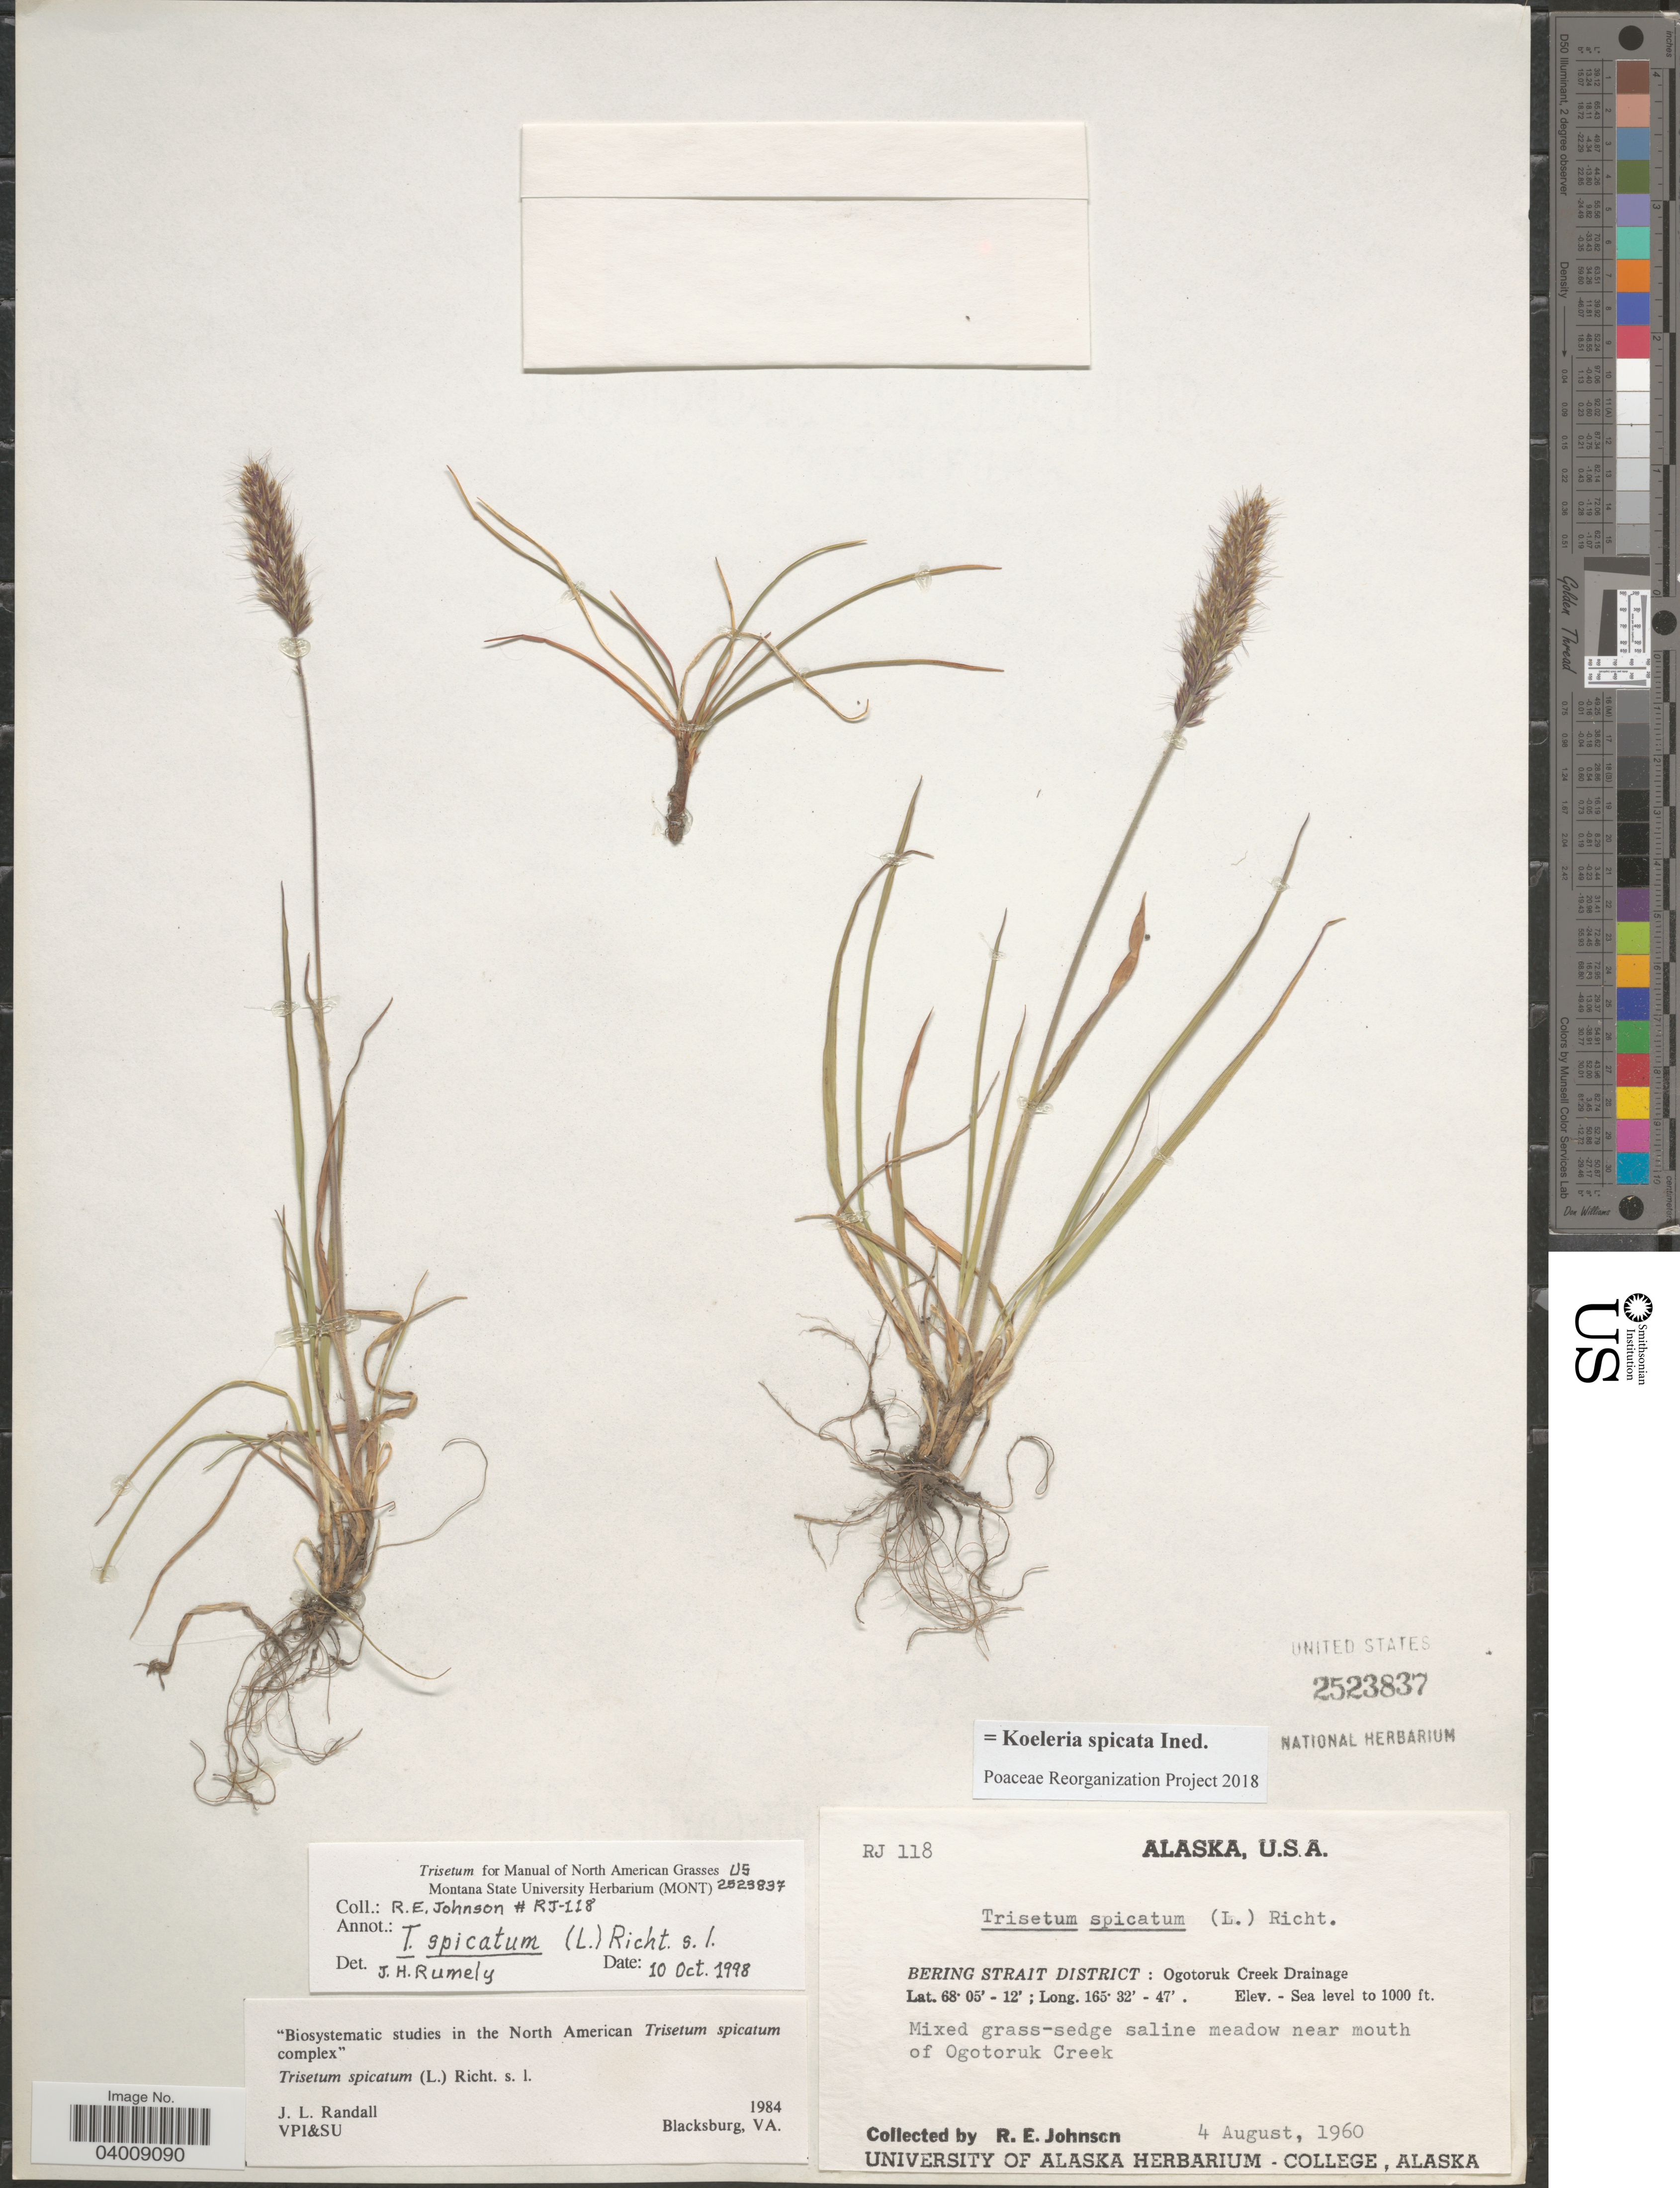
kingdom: Plantae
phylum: Tracheophyta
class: Liliopsida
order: Poales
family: Poaceae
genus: Koeleria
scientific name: Koeleria spicata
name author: (L.) Barberá et al.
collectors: R. Johnson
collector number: RJ118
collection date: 1960-08-04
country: United States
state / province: Alaska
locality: Bering Strait District: Ogotoruk Creek Drainage. Mixed grass-sedge saline meadow near mouth of Ogotoruk Creek.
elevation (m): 0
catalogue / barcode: US 2523837